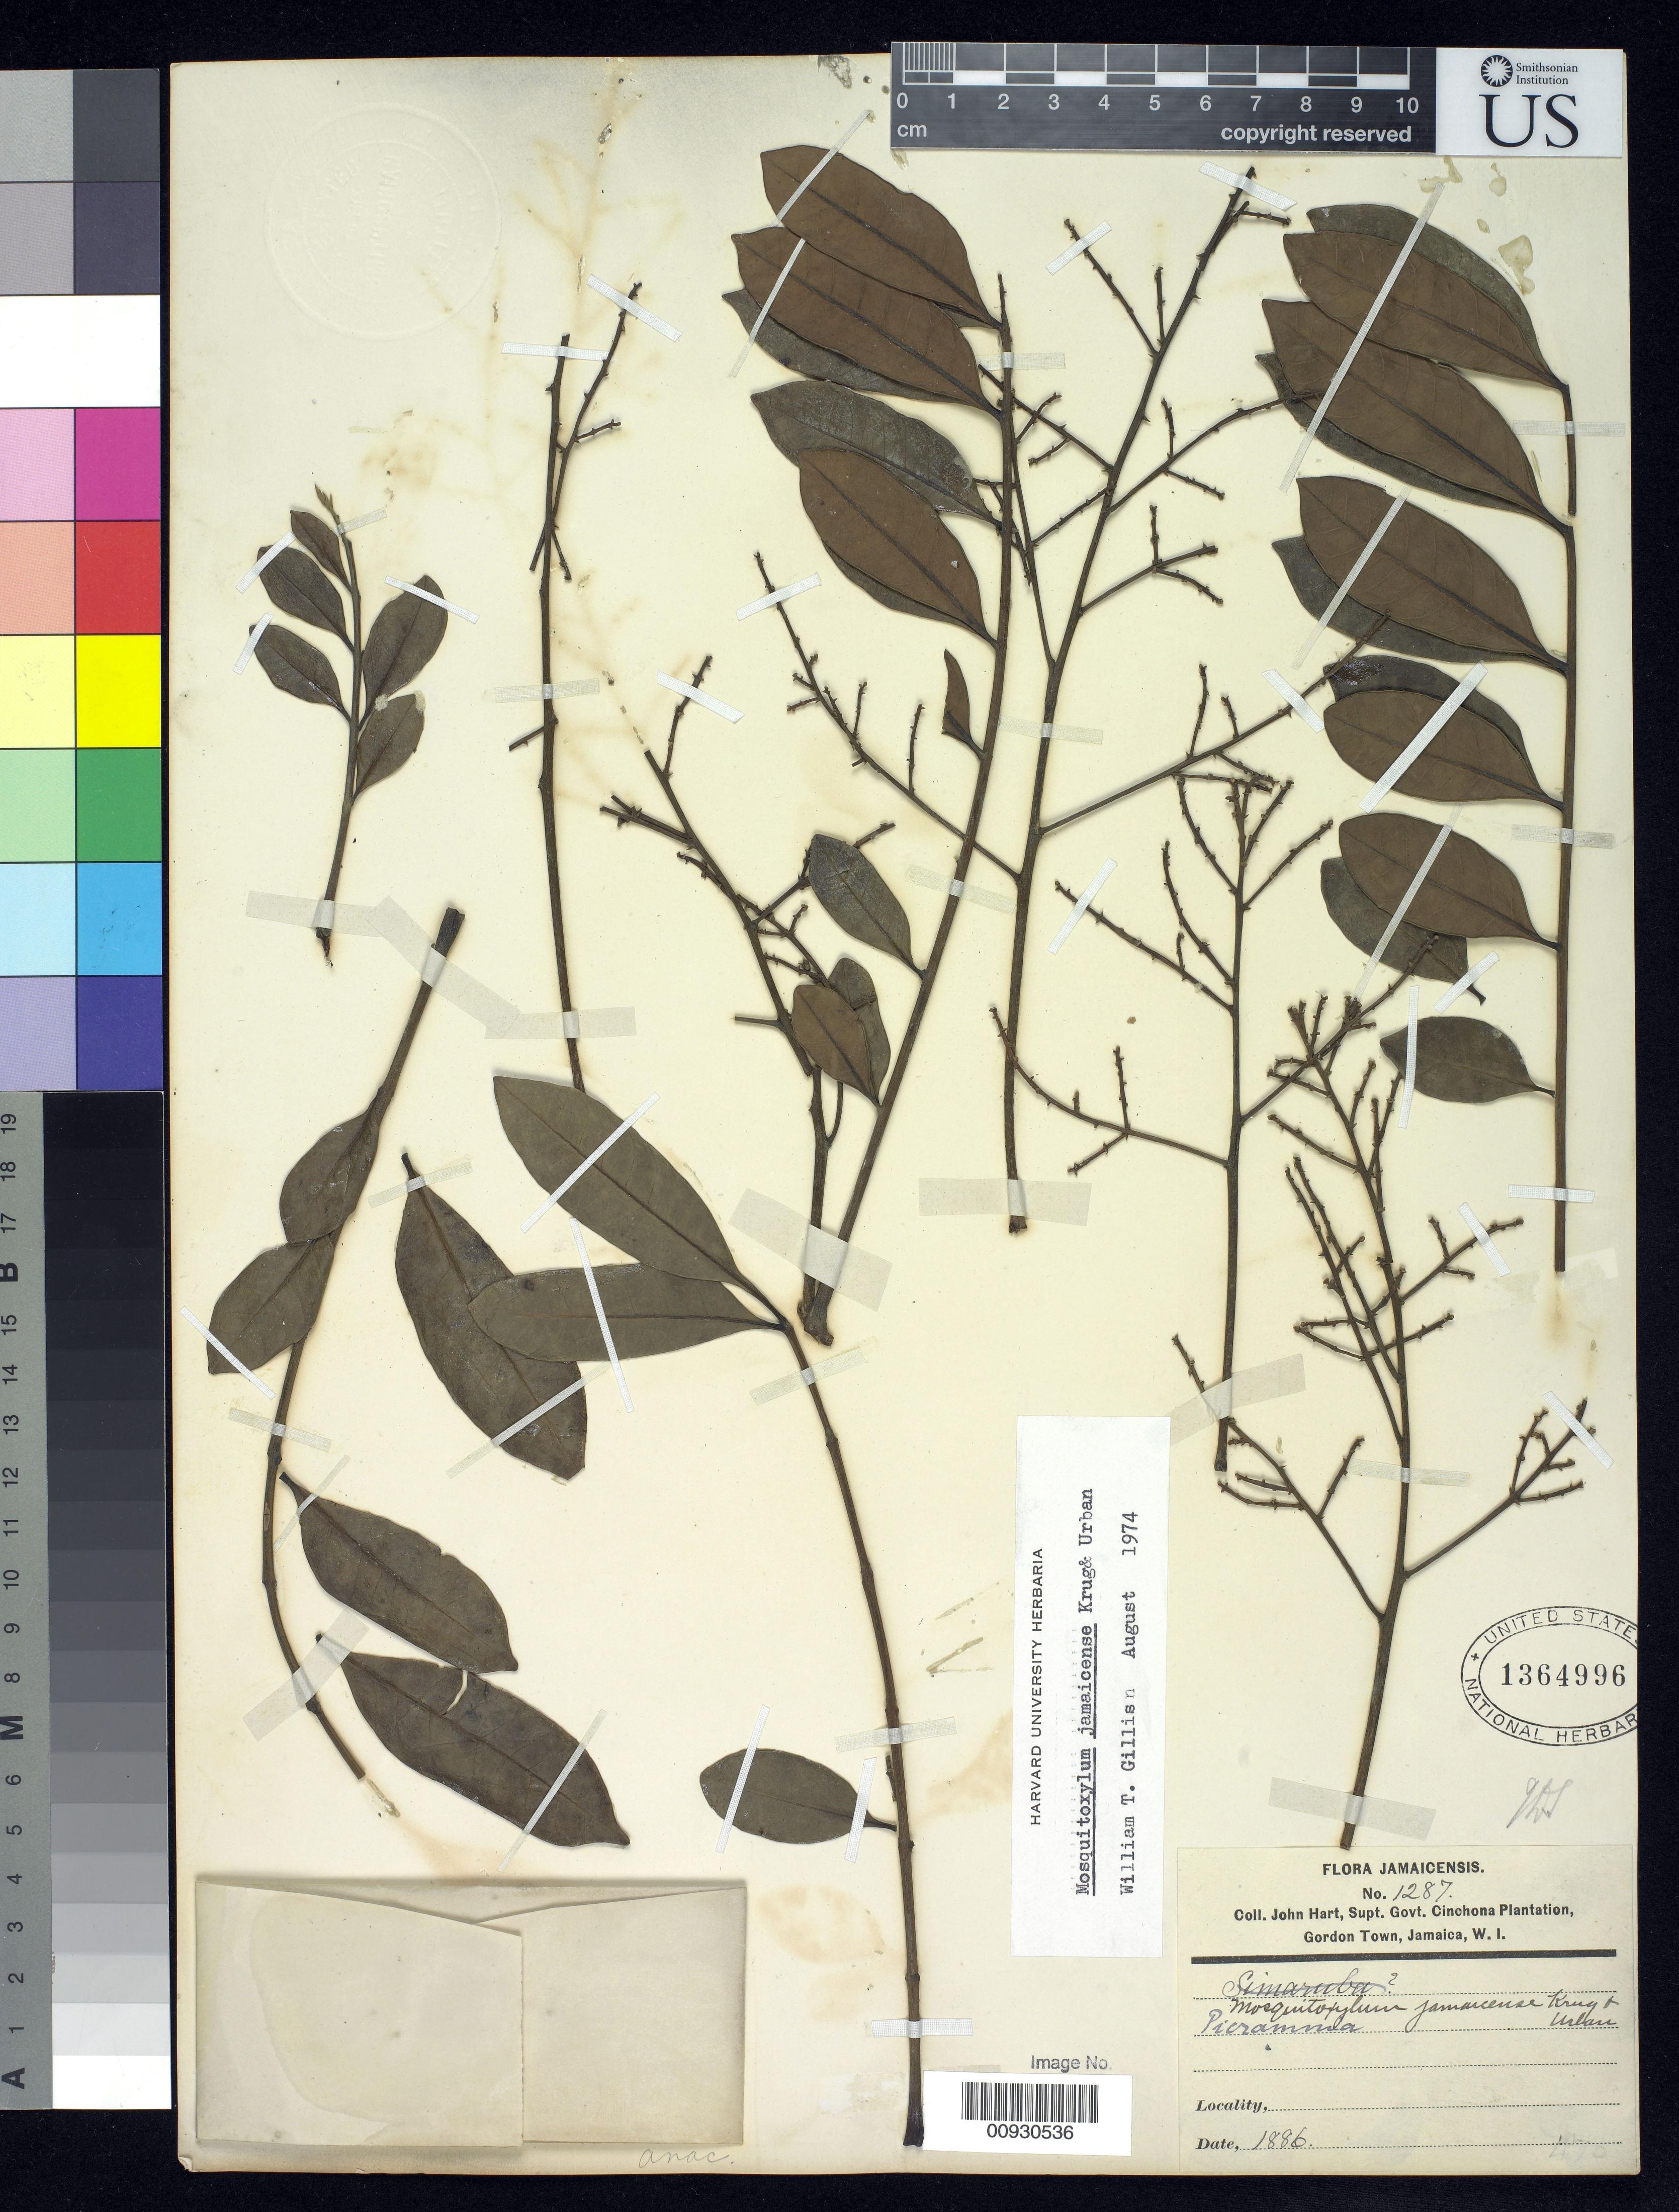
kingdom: Plantae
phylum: Tracheophyta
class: Magnoliopsida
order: Sapindales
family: Anacardiaceae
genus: Mosquitoxylum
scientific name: Mosquitoxylum jamaicense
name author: Krug & Urb.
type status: Type Collection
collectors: J. H. Hart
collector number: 1287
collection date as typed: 1886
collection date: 1886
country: Jamaica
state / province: Saint Andrew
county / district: Gordon Town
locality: Cinchona Plantation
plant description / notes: Probable isotype.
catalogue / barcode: US 1364996